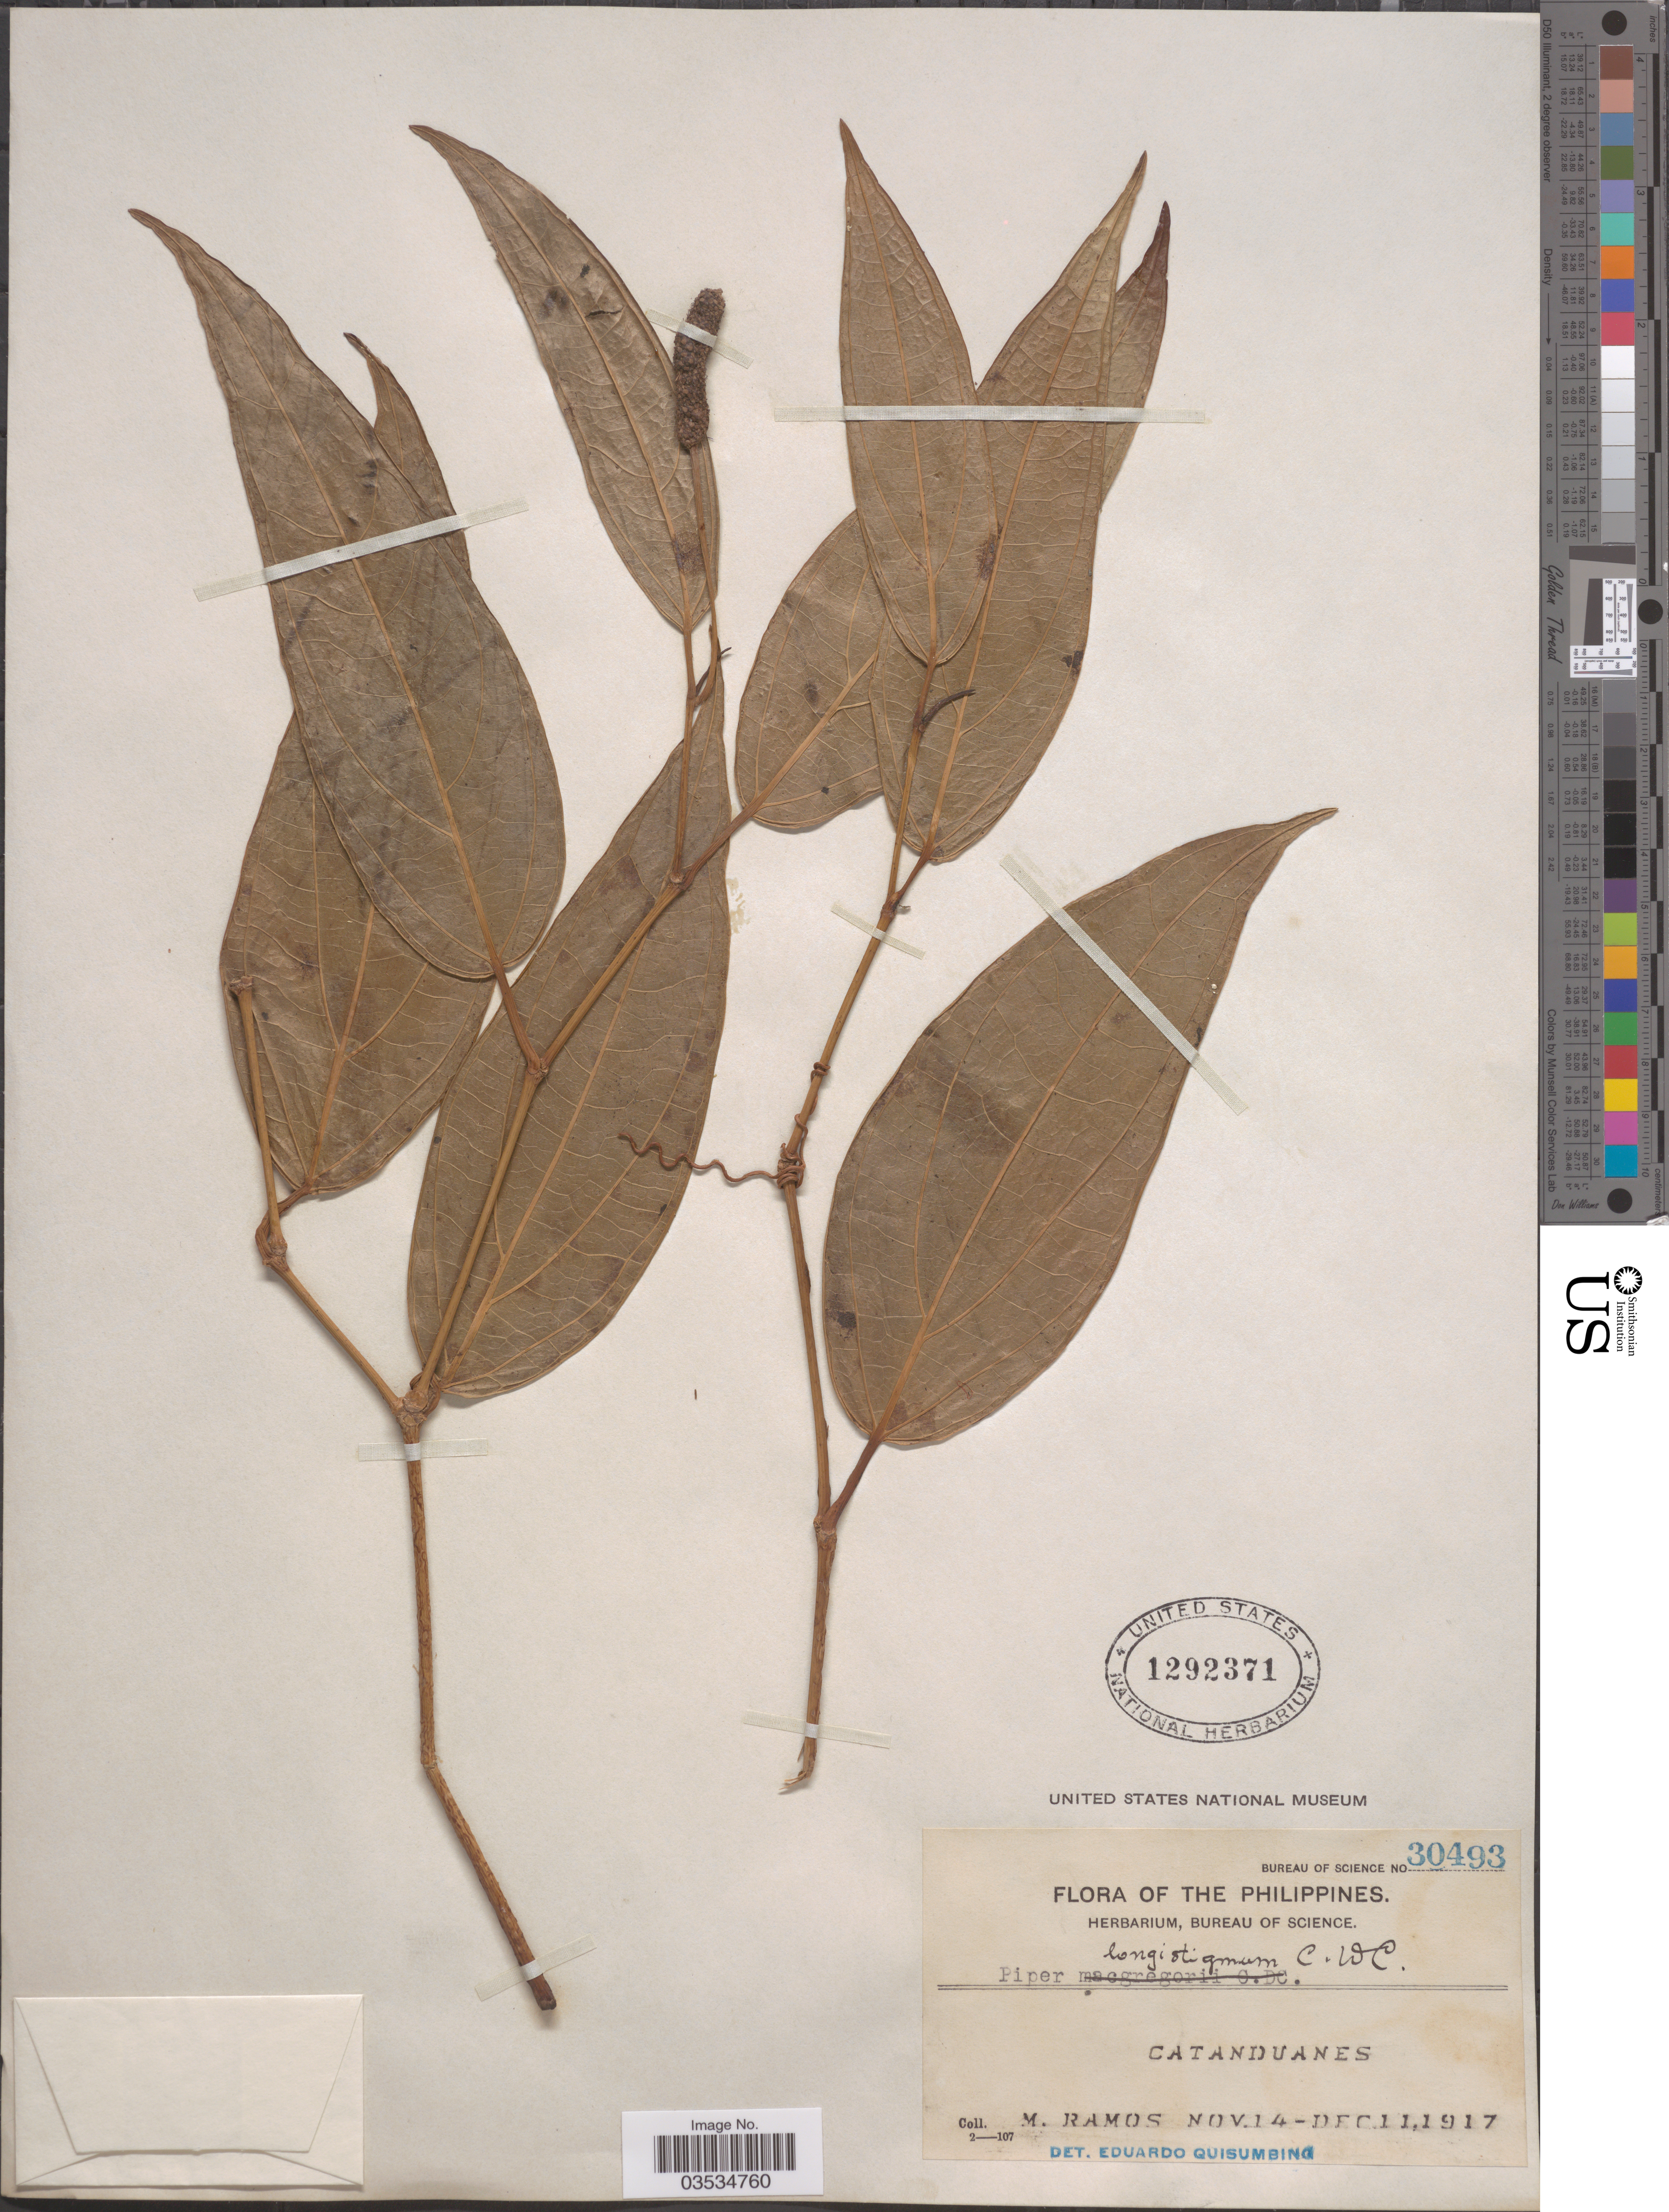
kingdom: Plantae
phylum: Tracheophyta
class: Magnoliopsida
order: Piperales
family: Piperaceae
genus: Piper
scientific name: Piper longistigmum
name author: C. DC. in Elmer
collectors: M. Ramos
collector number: Bureau of Science 30493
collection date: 1917-11-14/1917-12-11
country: Philippines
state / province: Bicol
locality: Catanduanes.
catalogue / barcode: US 1292371